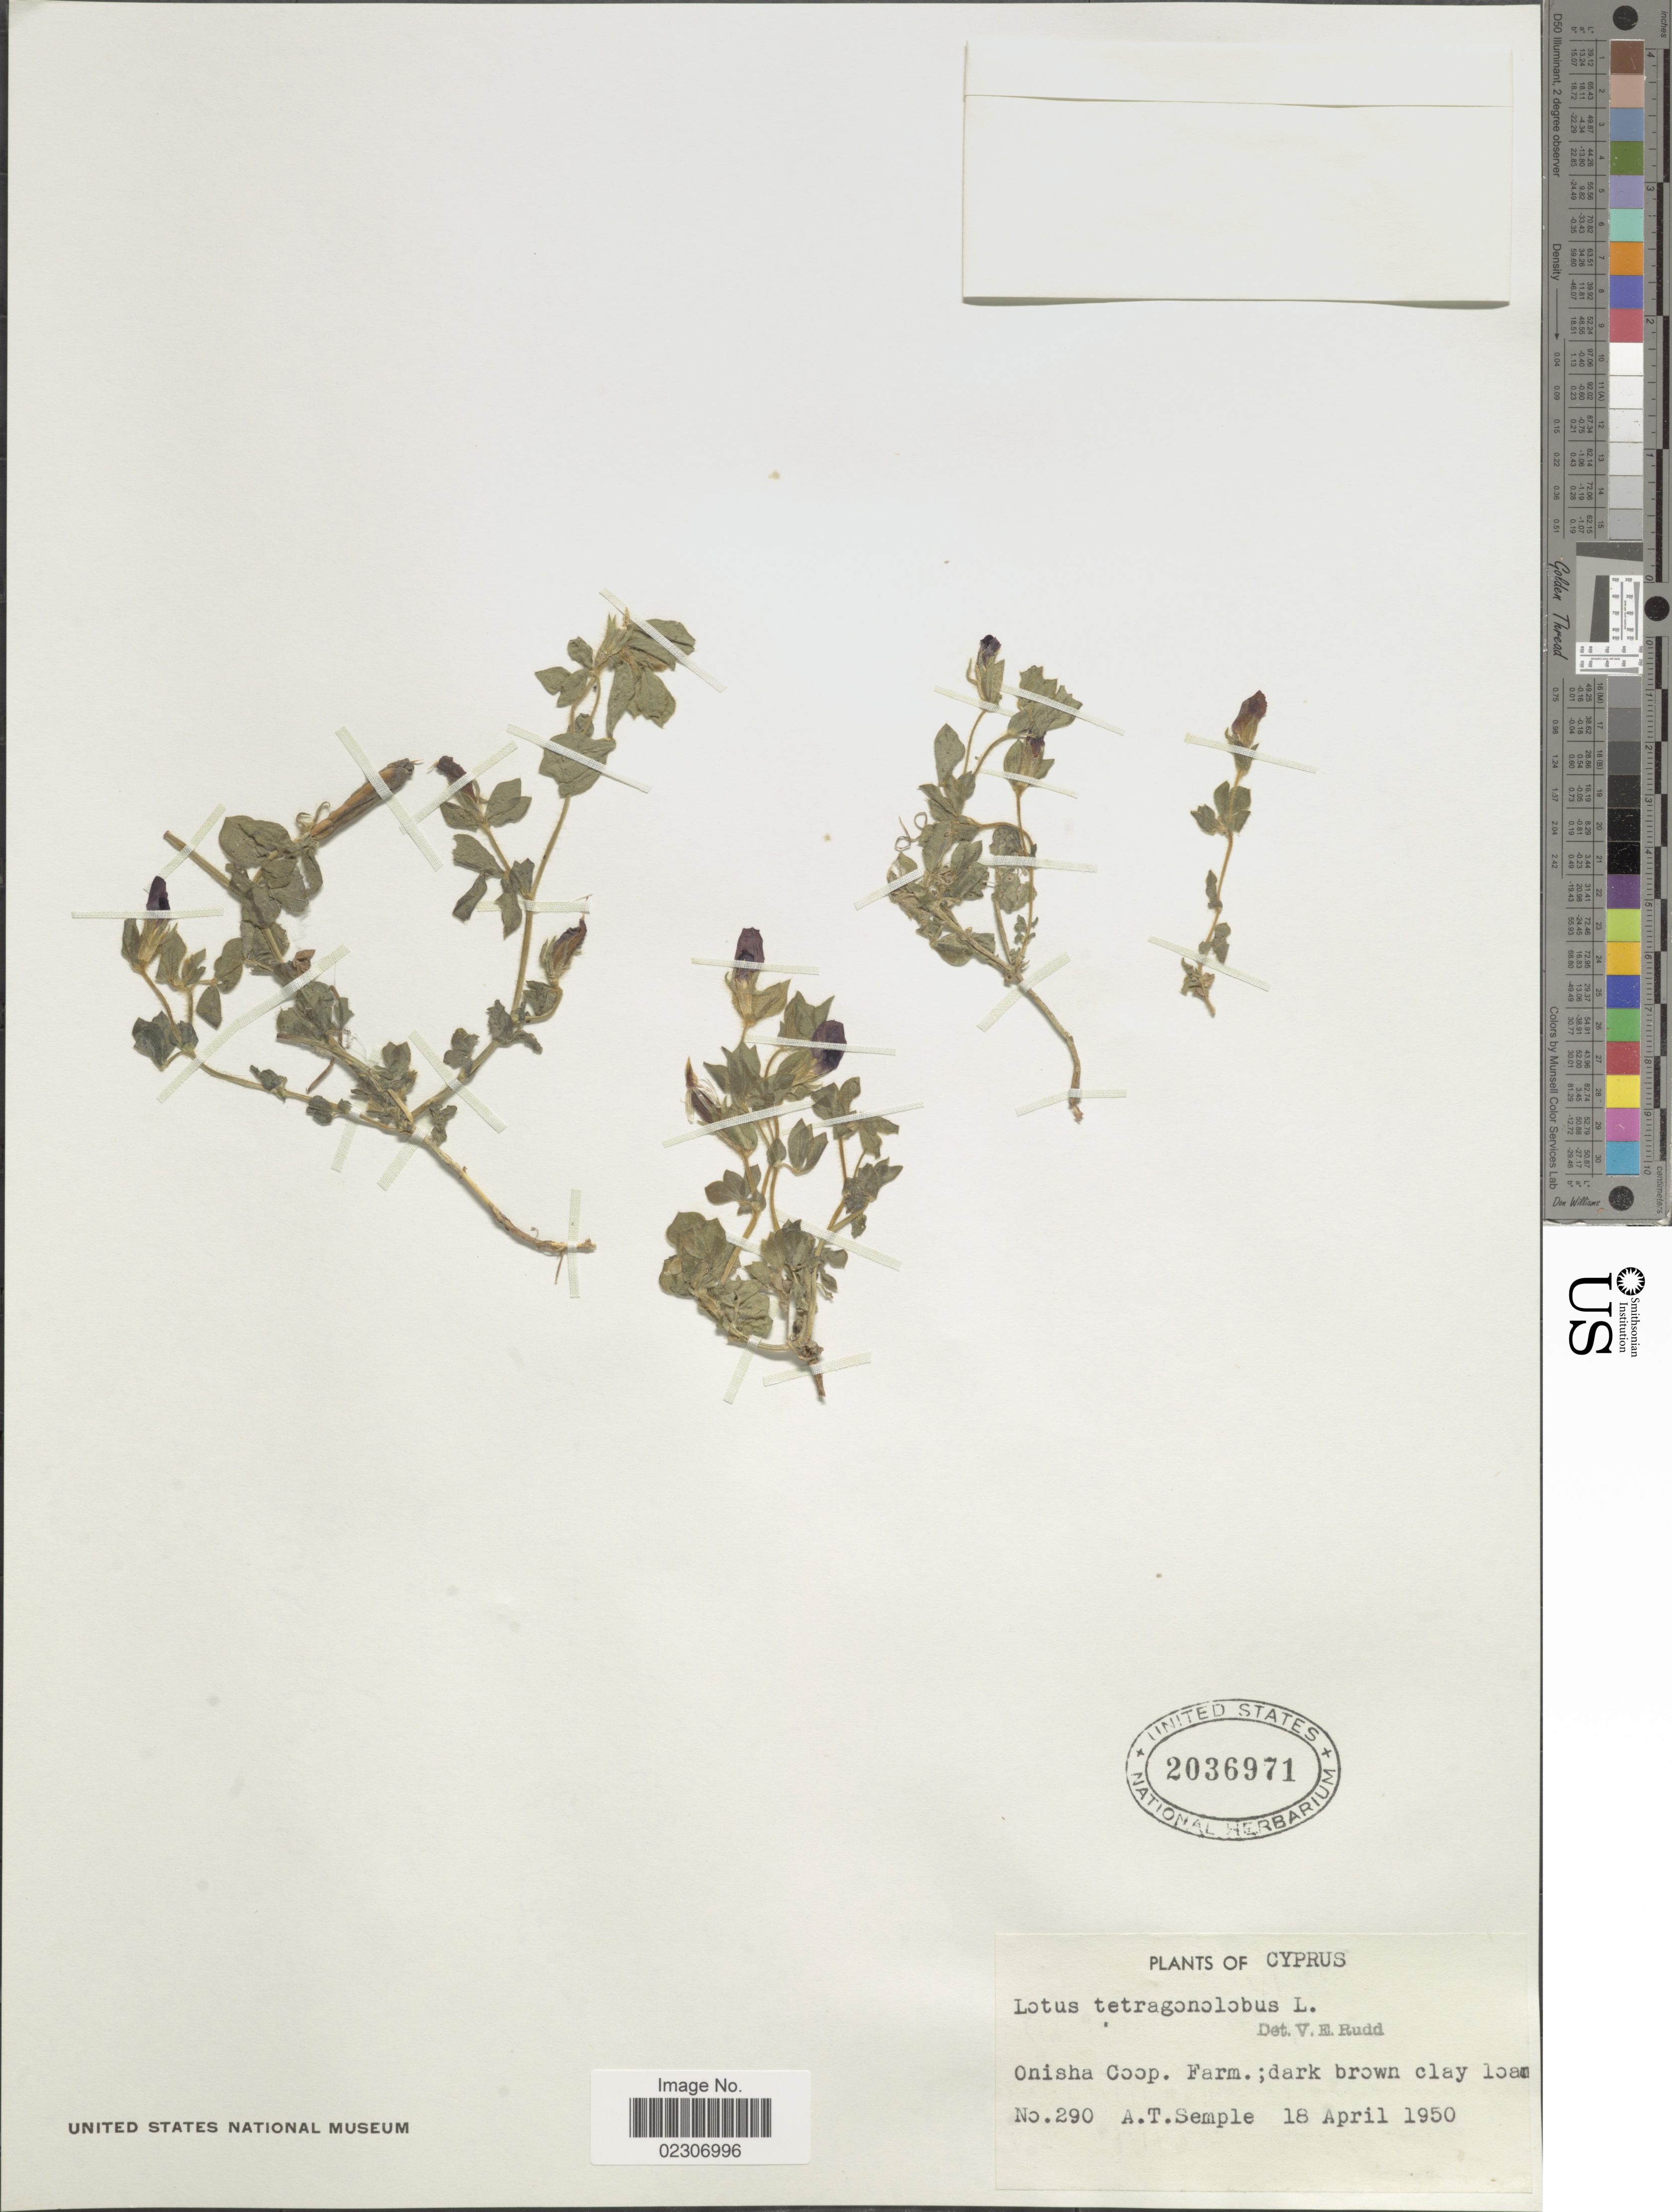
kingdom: Plantae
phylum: Tracheophyta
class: Magnoliopsida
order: Fabales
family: Fabaceae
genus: Lotus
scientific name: Lotus tetragonolobus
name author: L.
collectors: A. Semple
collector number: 290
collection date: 1950-04-18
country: Cyprus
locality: Onisha Coop. Farm; dar brown clay loam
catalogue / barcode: US 2036971